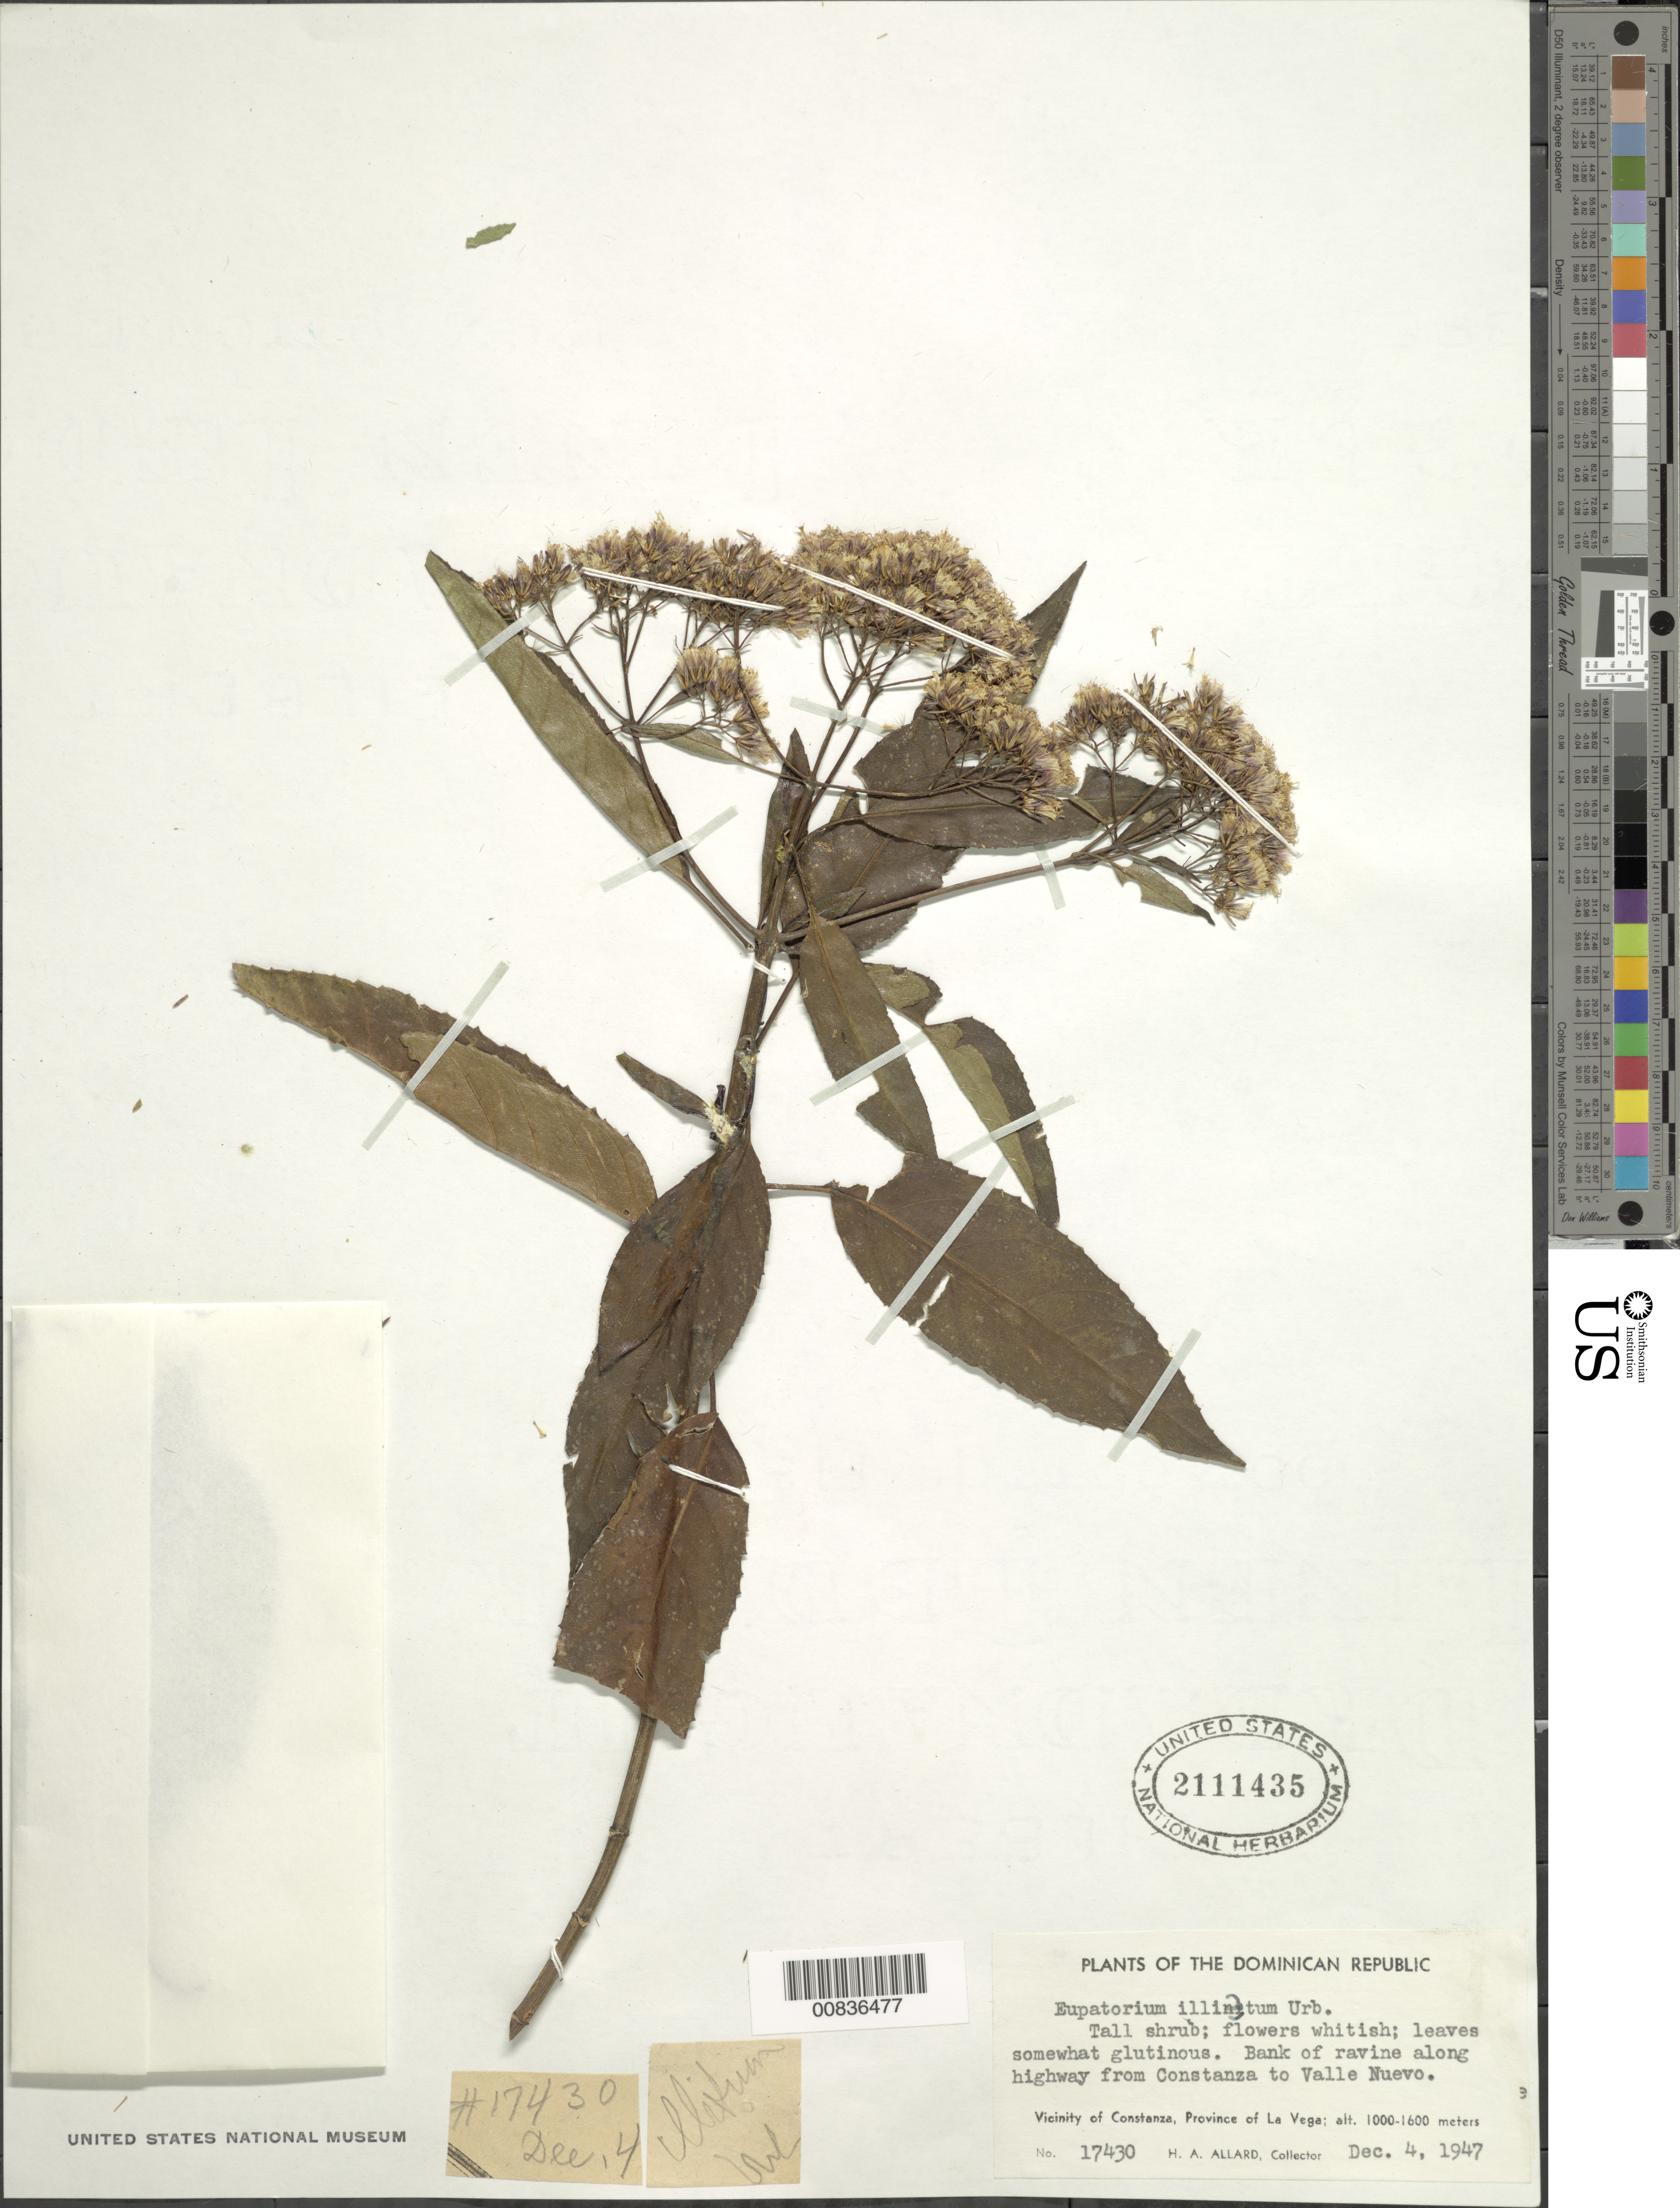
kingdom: Plantae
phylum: Tracheophyta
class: Magnoliopsida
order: Asterales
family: Asteraceae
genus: Ageratina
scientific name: Ageratina illita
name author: (Urb.) R.M. King & H. Rob.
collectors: H. A. Allard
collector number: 17430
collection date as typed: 04 Dec 1947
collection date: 1947-12-04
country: Dominican Republic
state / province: La Vega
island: Hispaniola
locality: Vicinity of Constanza, along highway from Constanza to Valle Nuevo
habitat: Bank of ravine along highway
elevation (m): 1000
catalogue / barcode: US 2111435